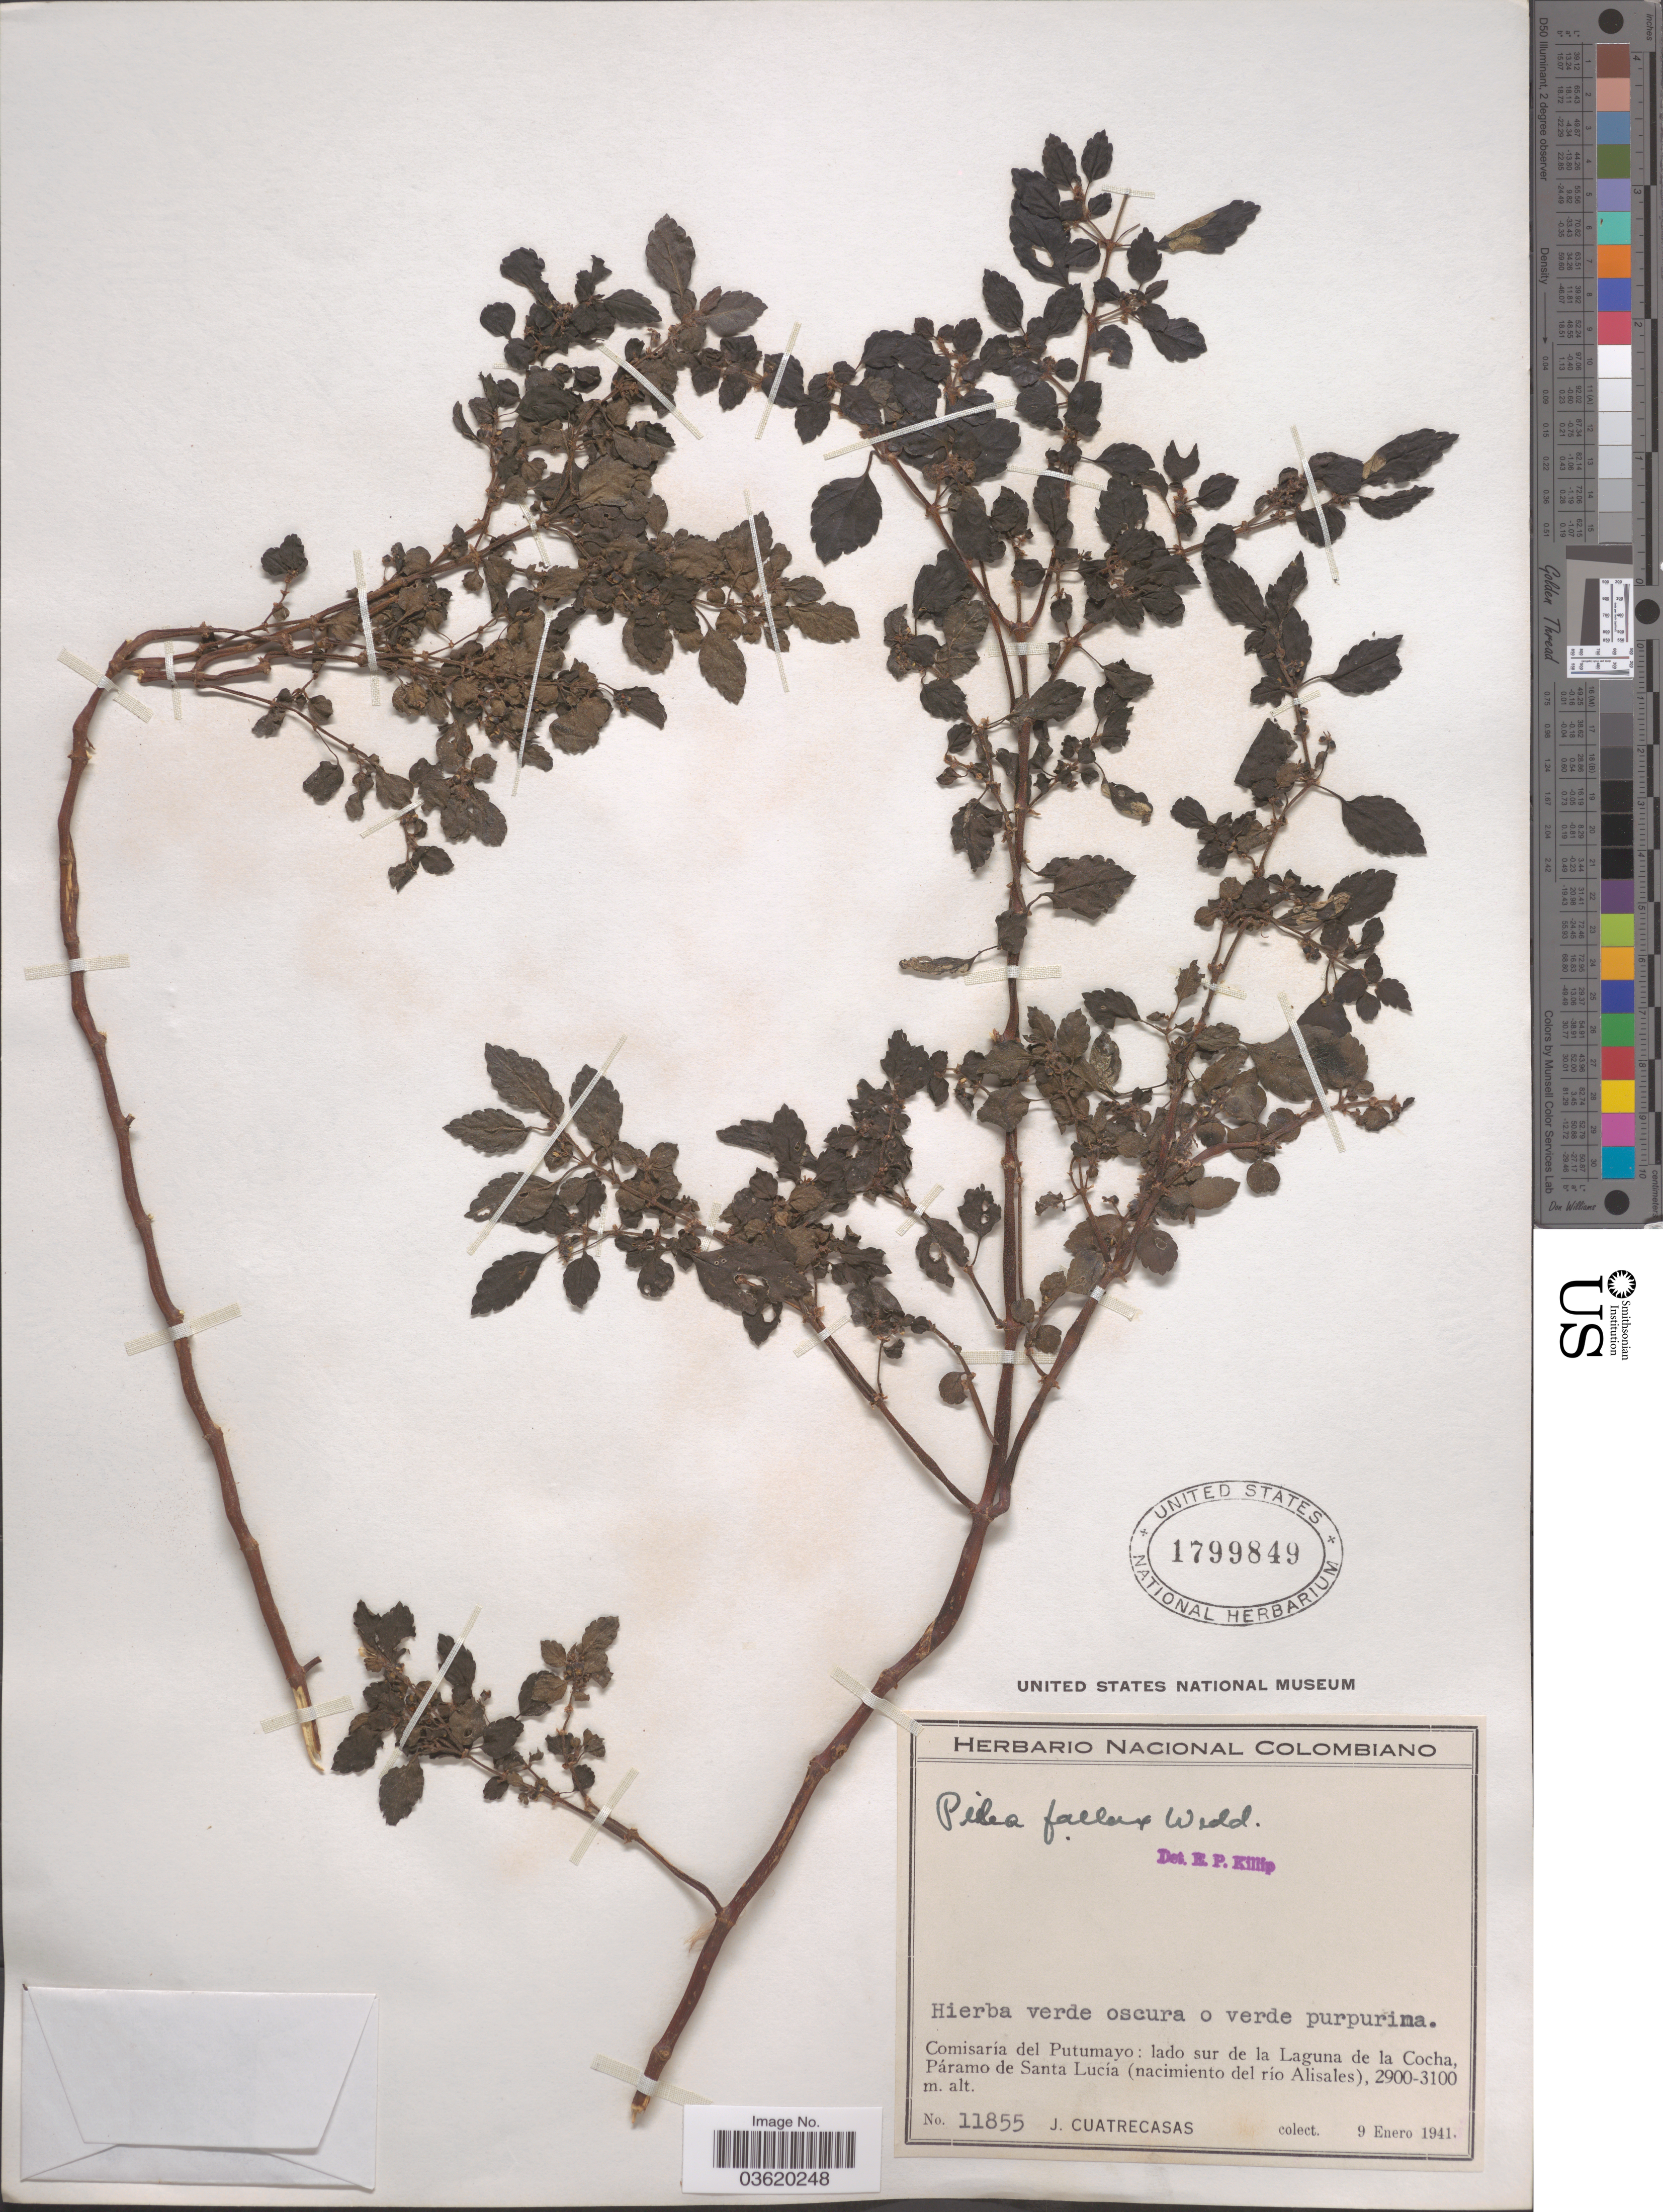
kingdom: Plantae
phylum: Tracheophyta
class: Magnoliopsida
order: Rosales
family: Urticaceae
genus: Pilea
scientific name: Pilea fallax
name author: Wedd.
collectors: J. Cuatrecasas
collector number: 11855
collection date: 1941-01-09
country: Colombia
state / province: Putumayo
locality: Comisaría del Putumayo: lado sur de la Laguna de la Cocha, Páramo de Santa Lucía (nacimiento del río Alisales).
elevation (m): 2900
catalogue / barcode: US 1799849